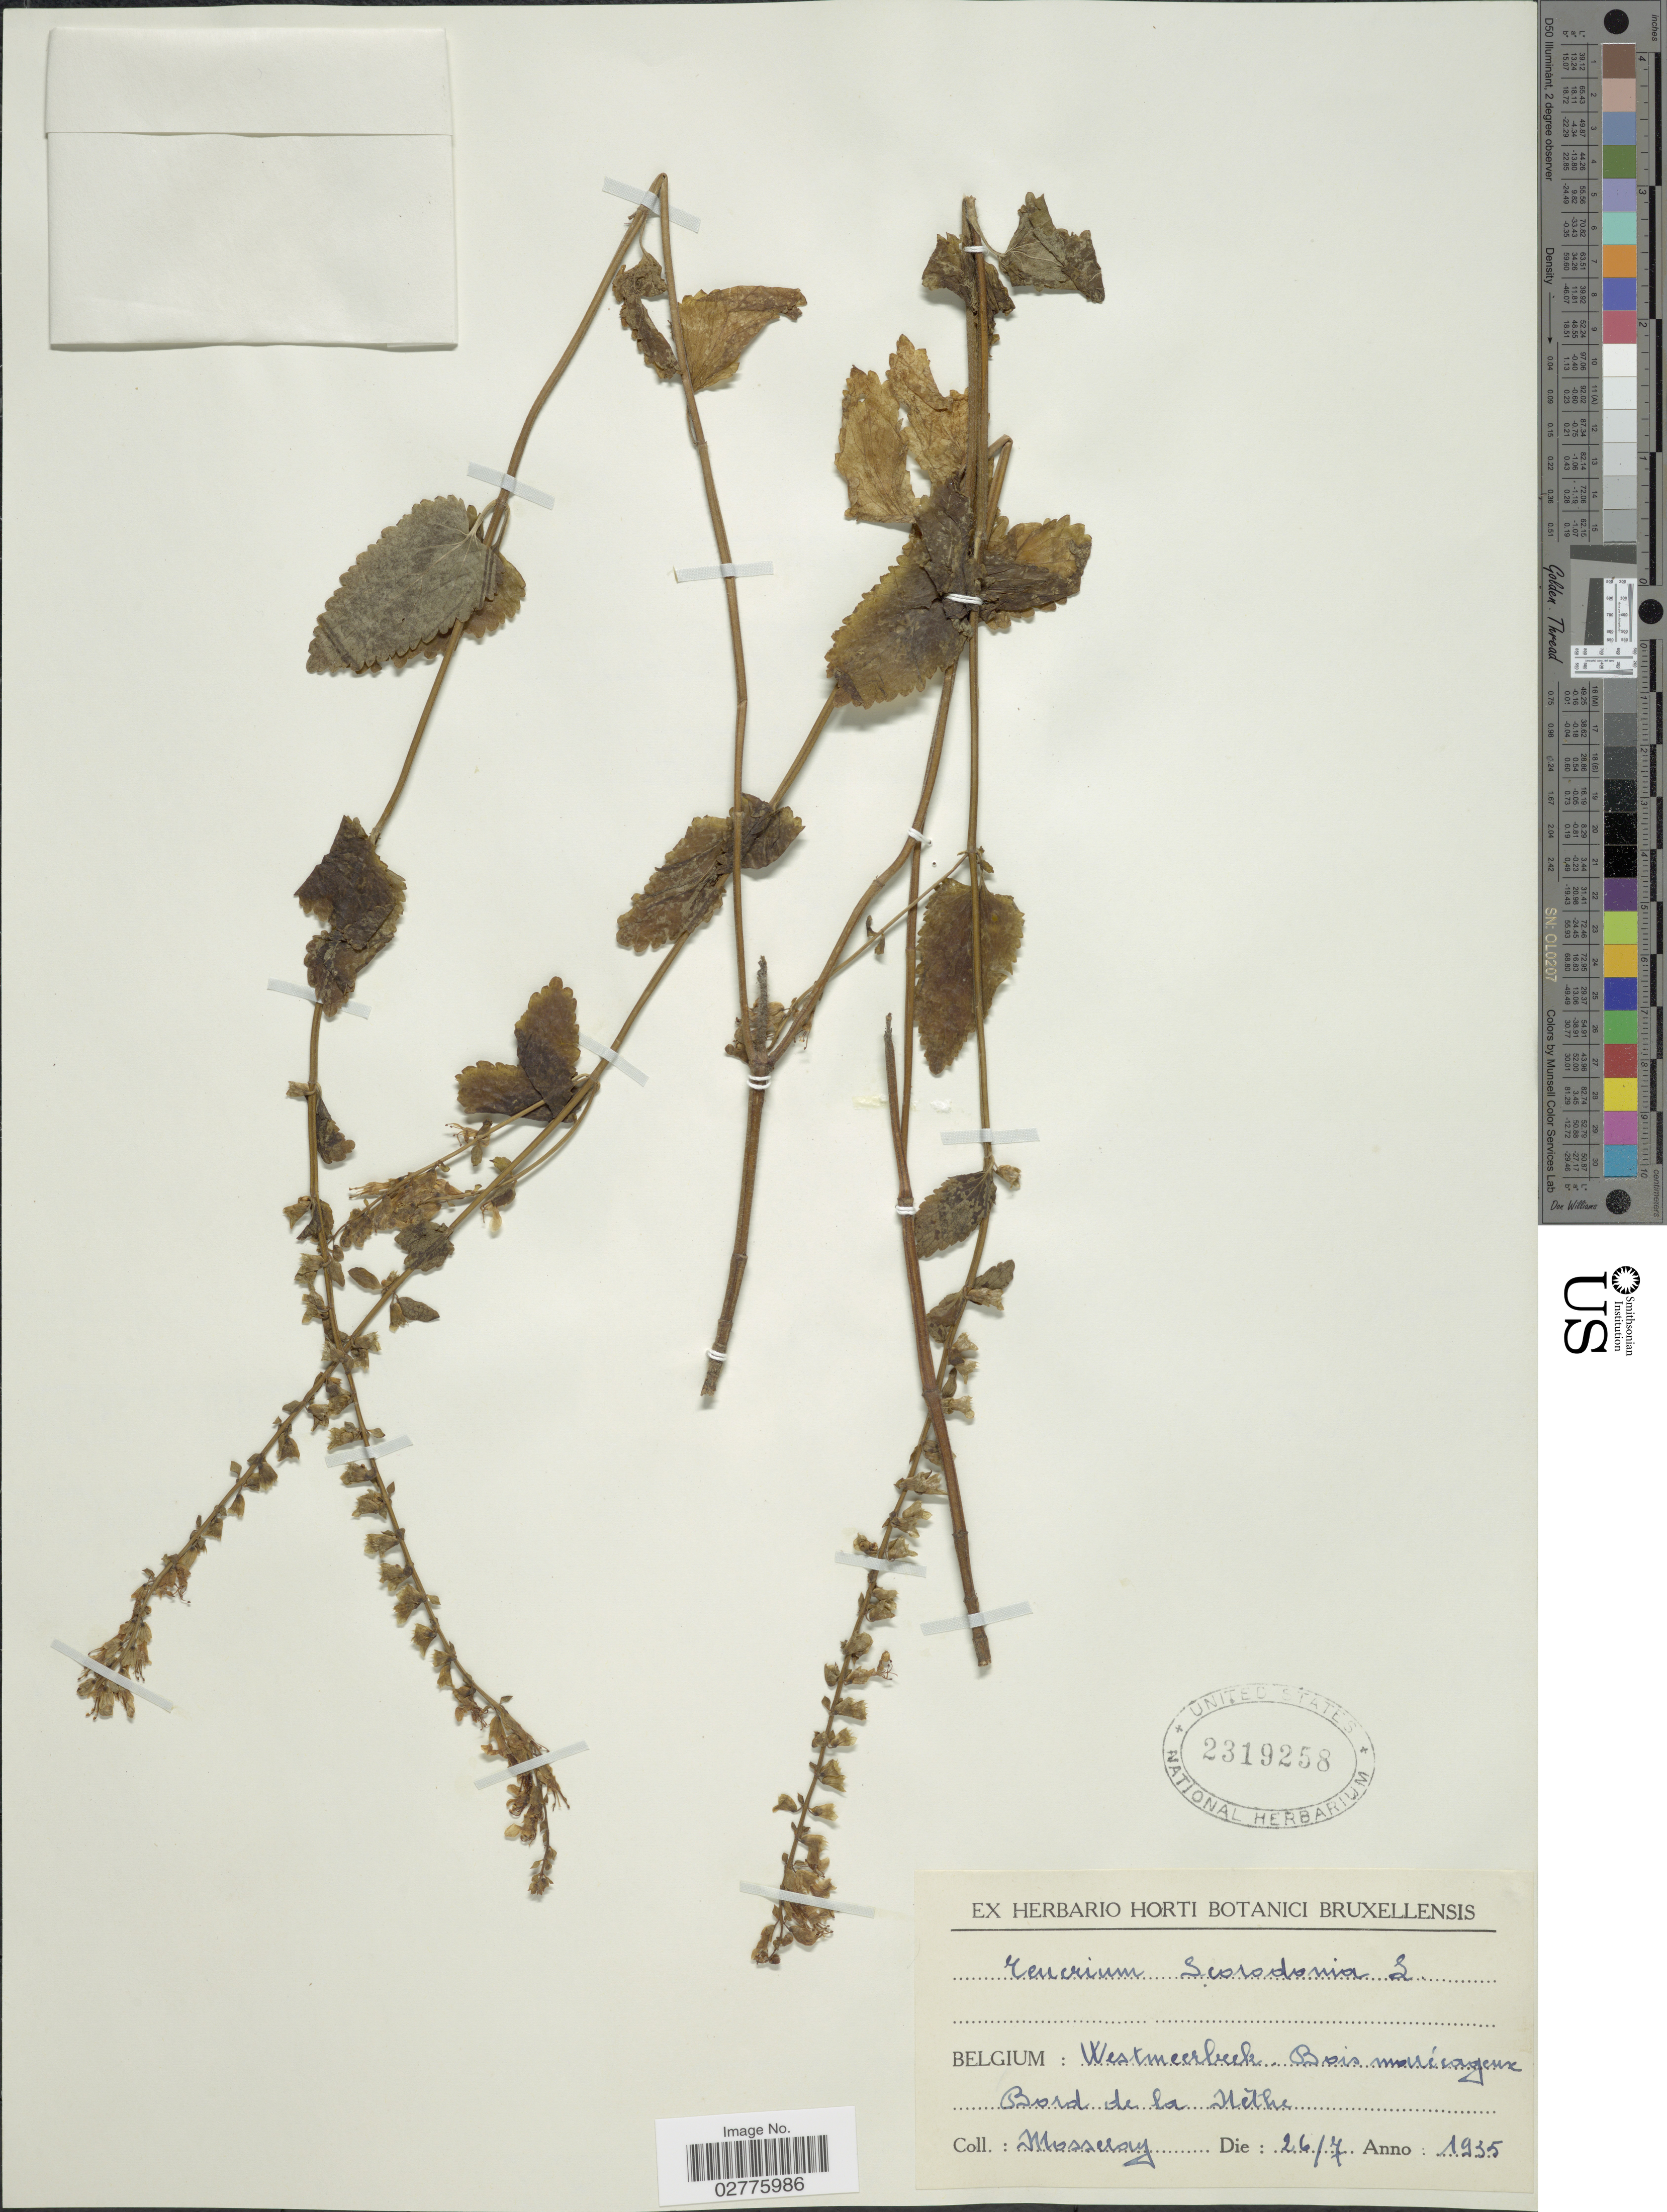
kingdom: Plantae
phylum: Tracheophyta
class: Magnoliopsida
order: Lamiales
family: Lamiaceae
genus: Teucrium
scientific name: Teucrium scorodonia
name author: L.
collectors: Mosseray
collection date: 1935-07-26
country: Belgium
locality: Westmeerbeek, Bois marécageux, Bord de la Nèthe.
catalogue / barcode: US 2319258